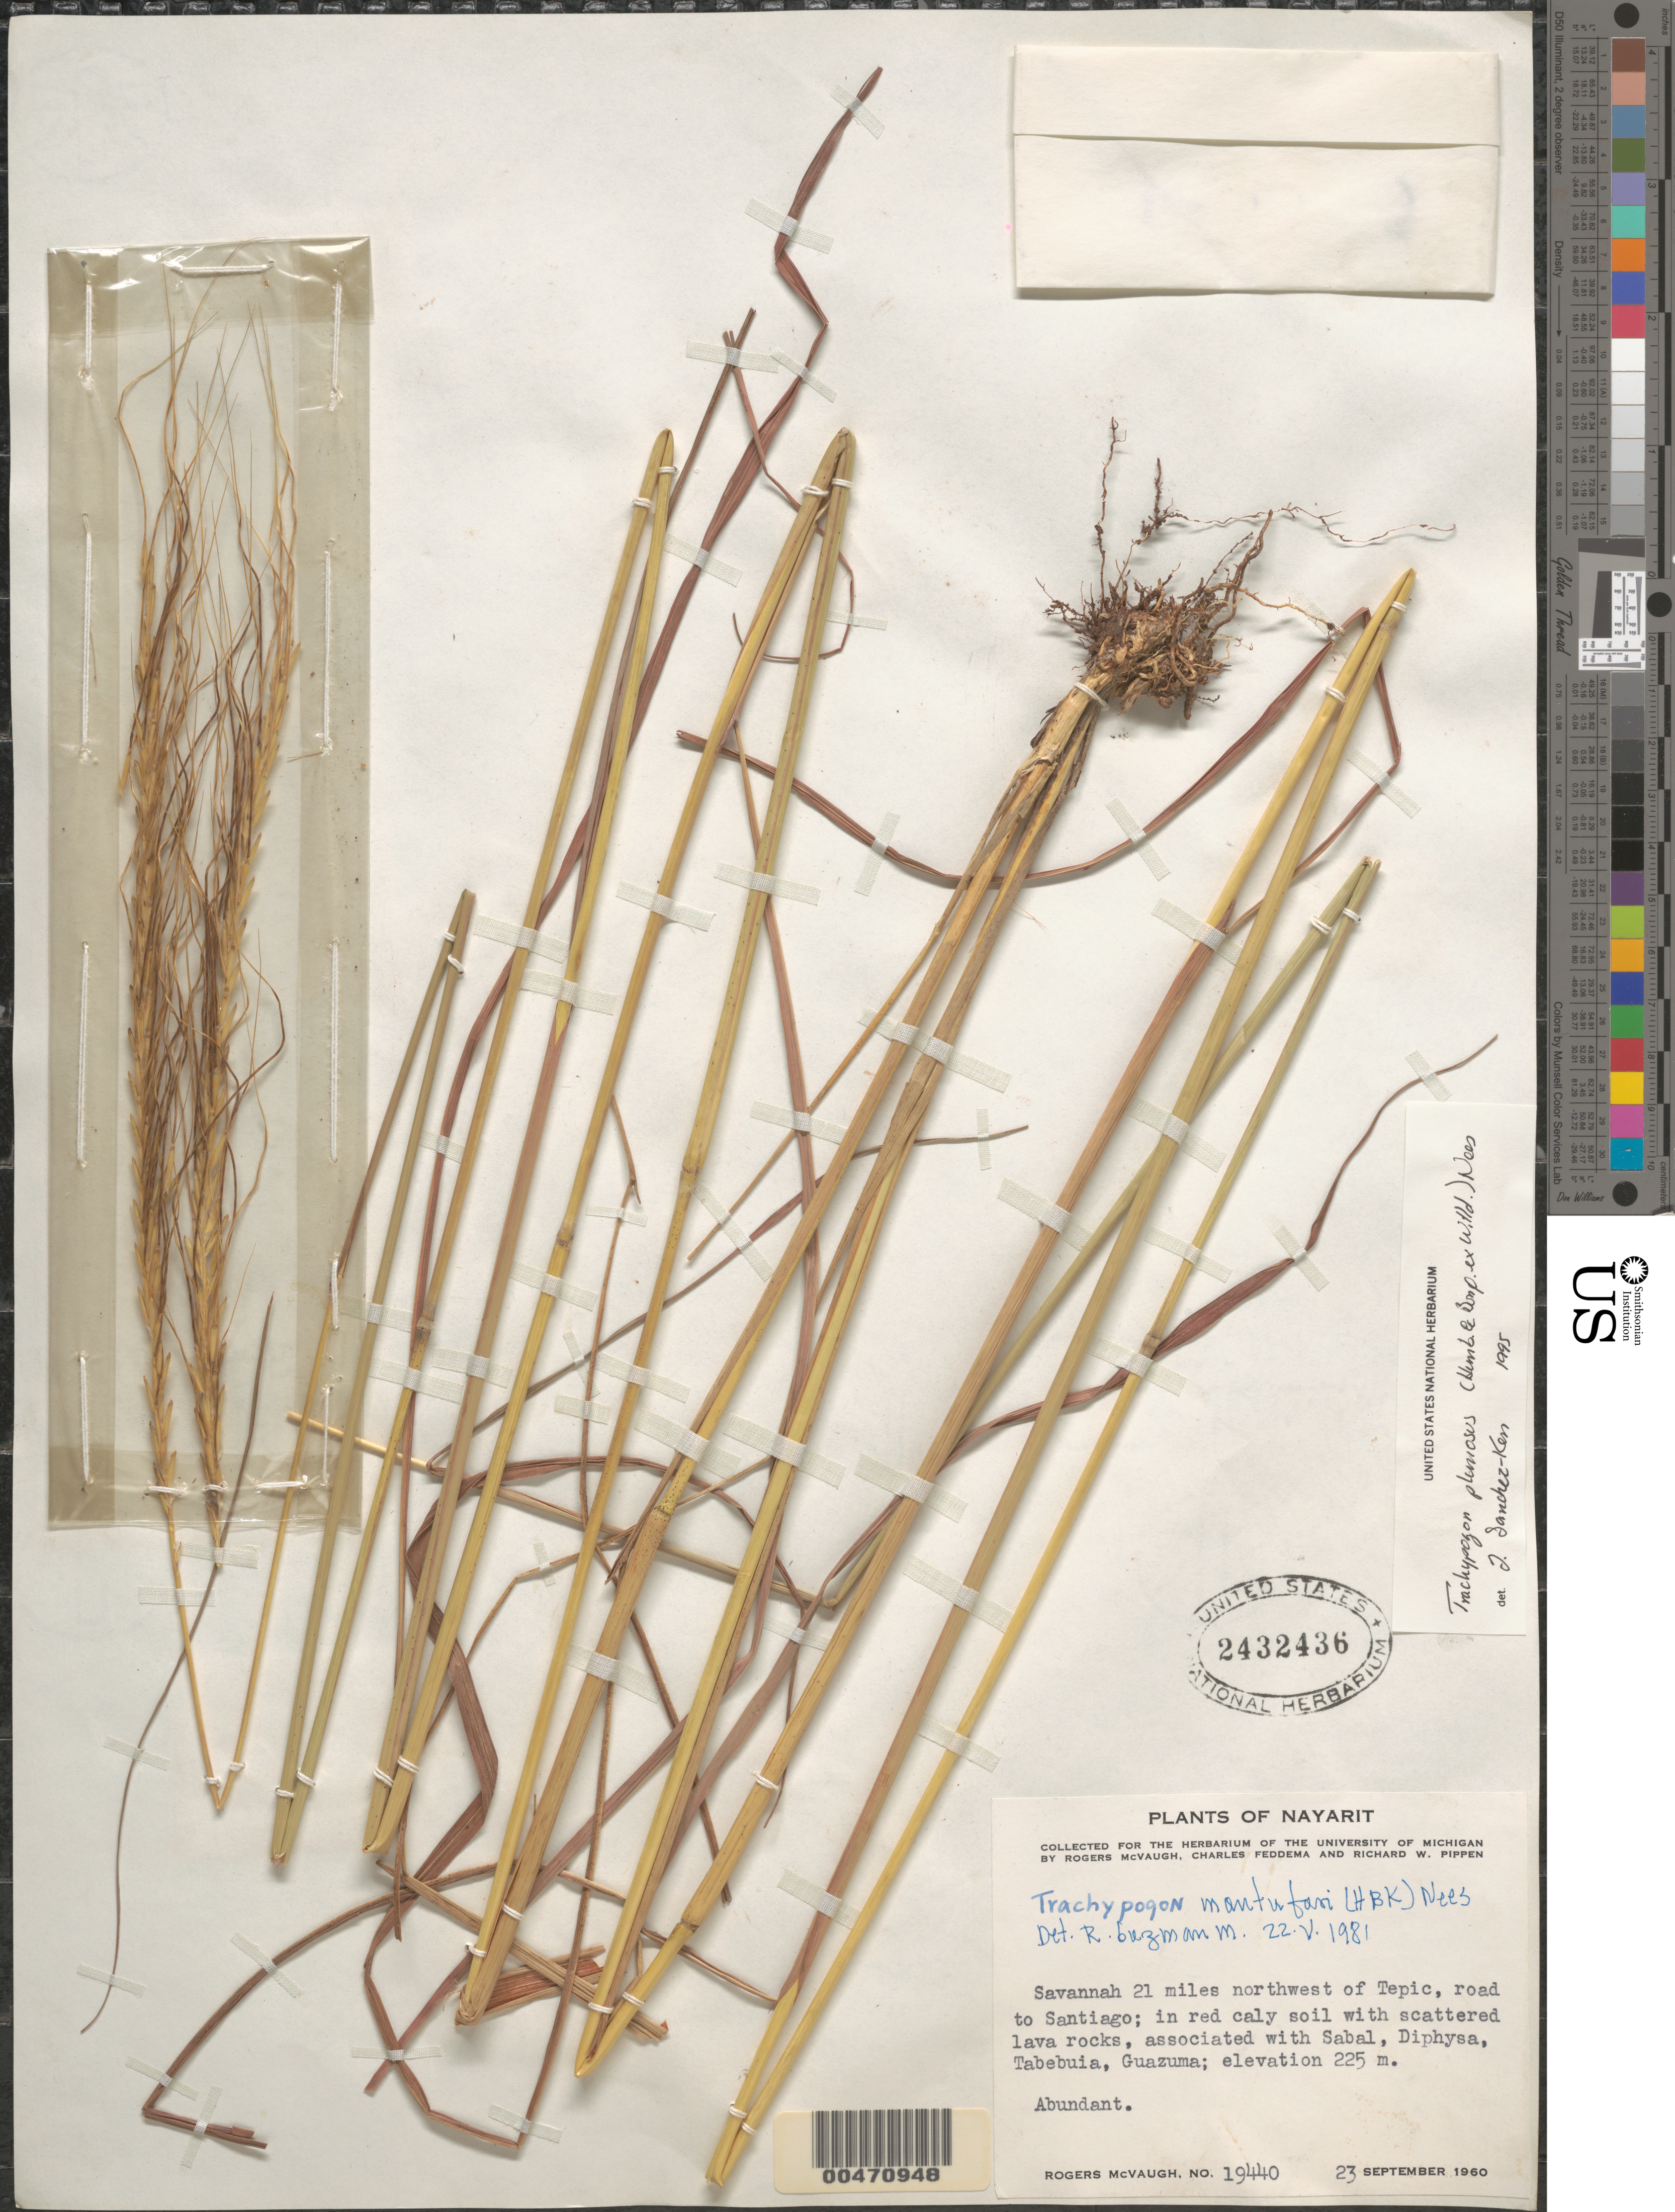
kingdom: Plantae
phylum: Tracheophyta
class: Liliopsida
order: Poales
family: Poaceae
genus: Trachypogon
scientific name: Trachypogon plumosus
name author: (Humb. & Bonpl.) Nees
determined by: Sánchez-Ken, J. G.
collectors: R. McVaugh, C. Feddema & R. W. Pippen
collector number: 19440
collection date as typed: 23 Sep 1960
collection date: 1960-09-23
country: Mexico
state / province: Nayarit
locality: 21 mi NW of Tepic, rd to Santiago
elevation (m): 225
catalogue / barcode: US 2432436